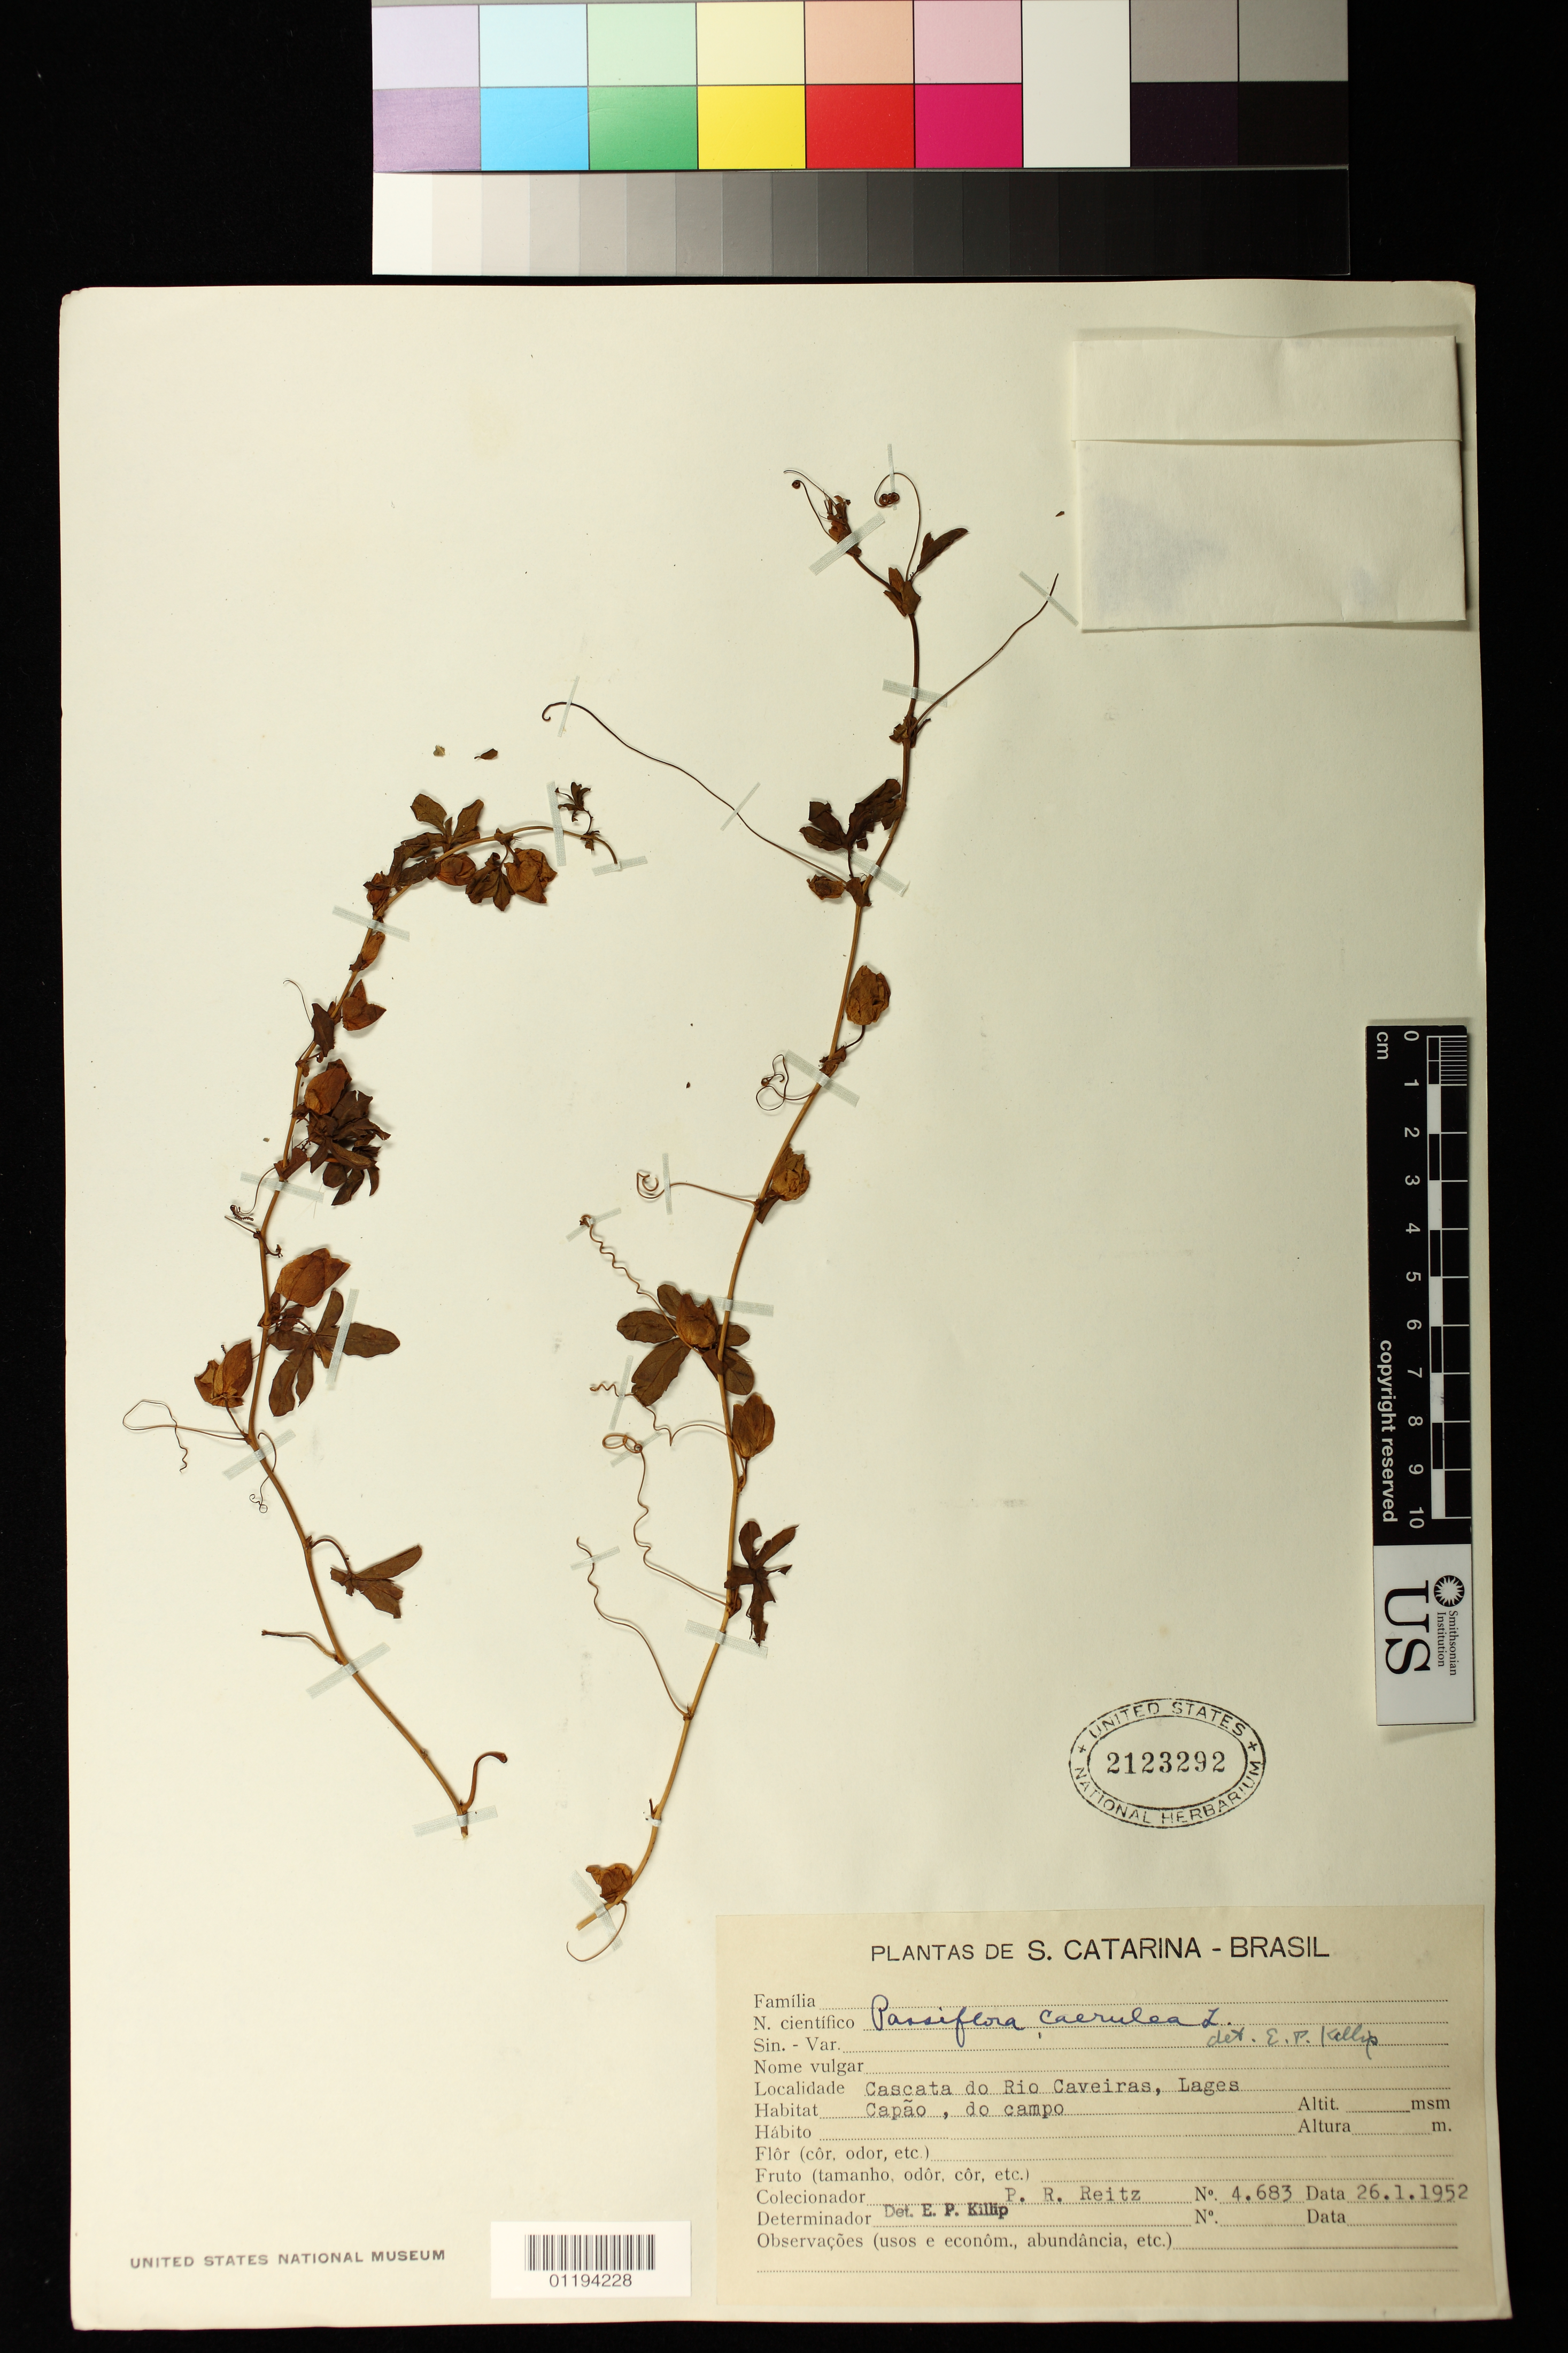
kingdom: Plantae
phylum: Tracheophyta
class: Magnoliopsida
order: Malpighiales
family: Passifloraceae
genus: Passiflora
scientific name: Passiflora caerulea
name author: L.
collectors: R. Reitz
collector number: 4683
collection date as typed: Jan 26 1952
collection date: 1952-01-26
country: Brazil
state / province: Santa Catarina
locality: Cascata do Rio Caveiras, Lages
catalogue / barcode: US 2123292